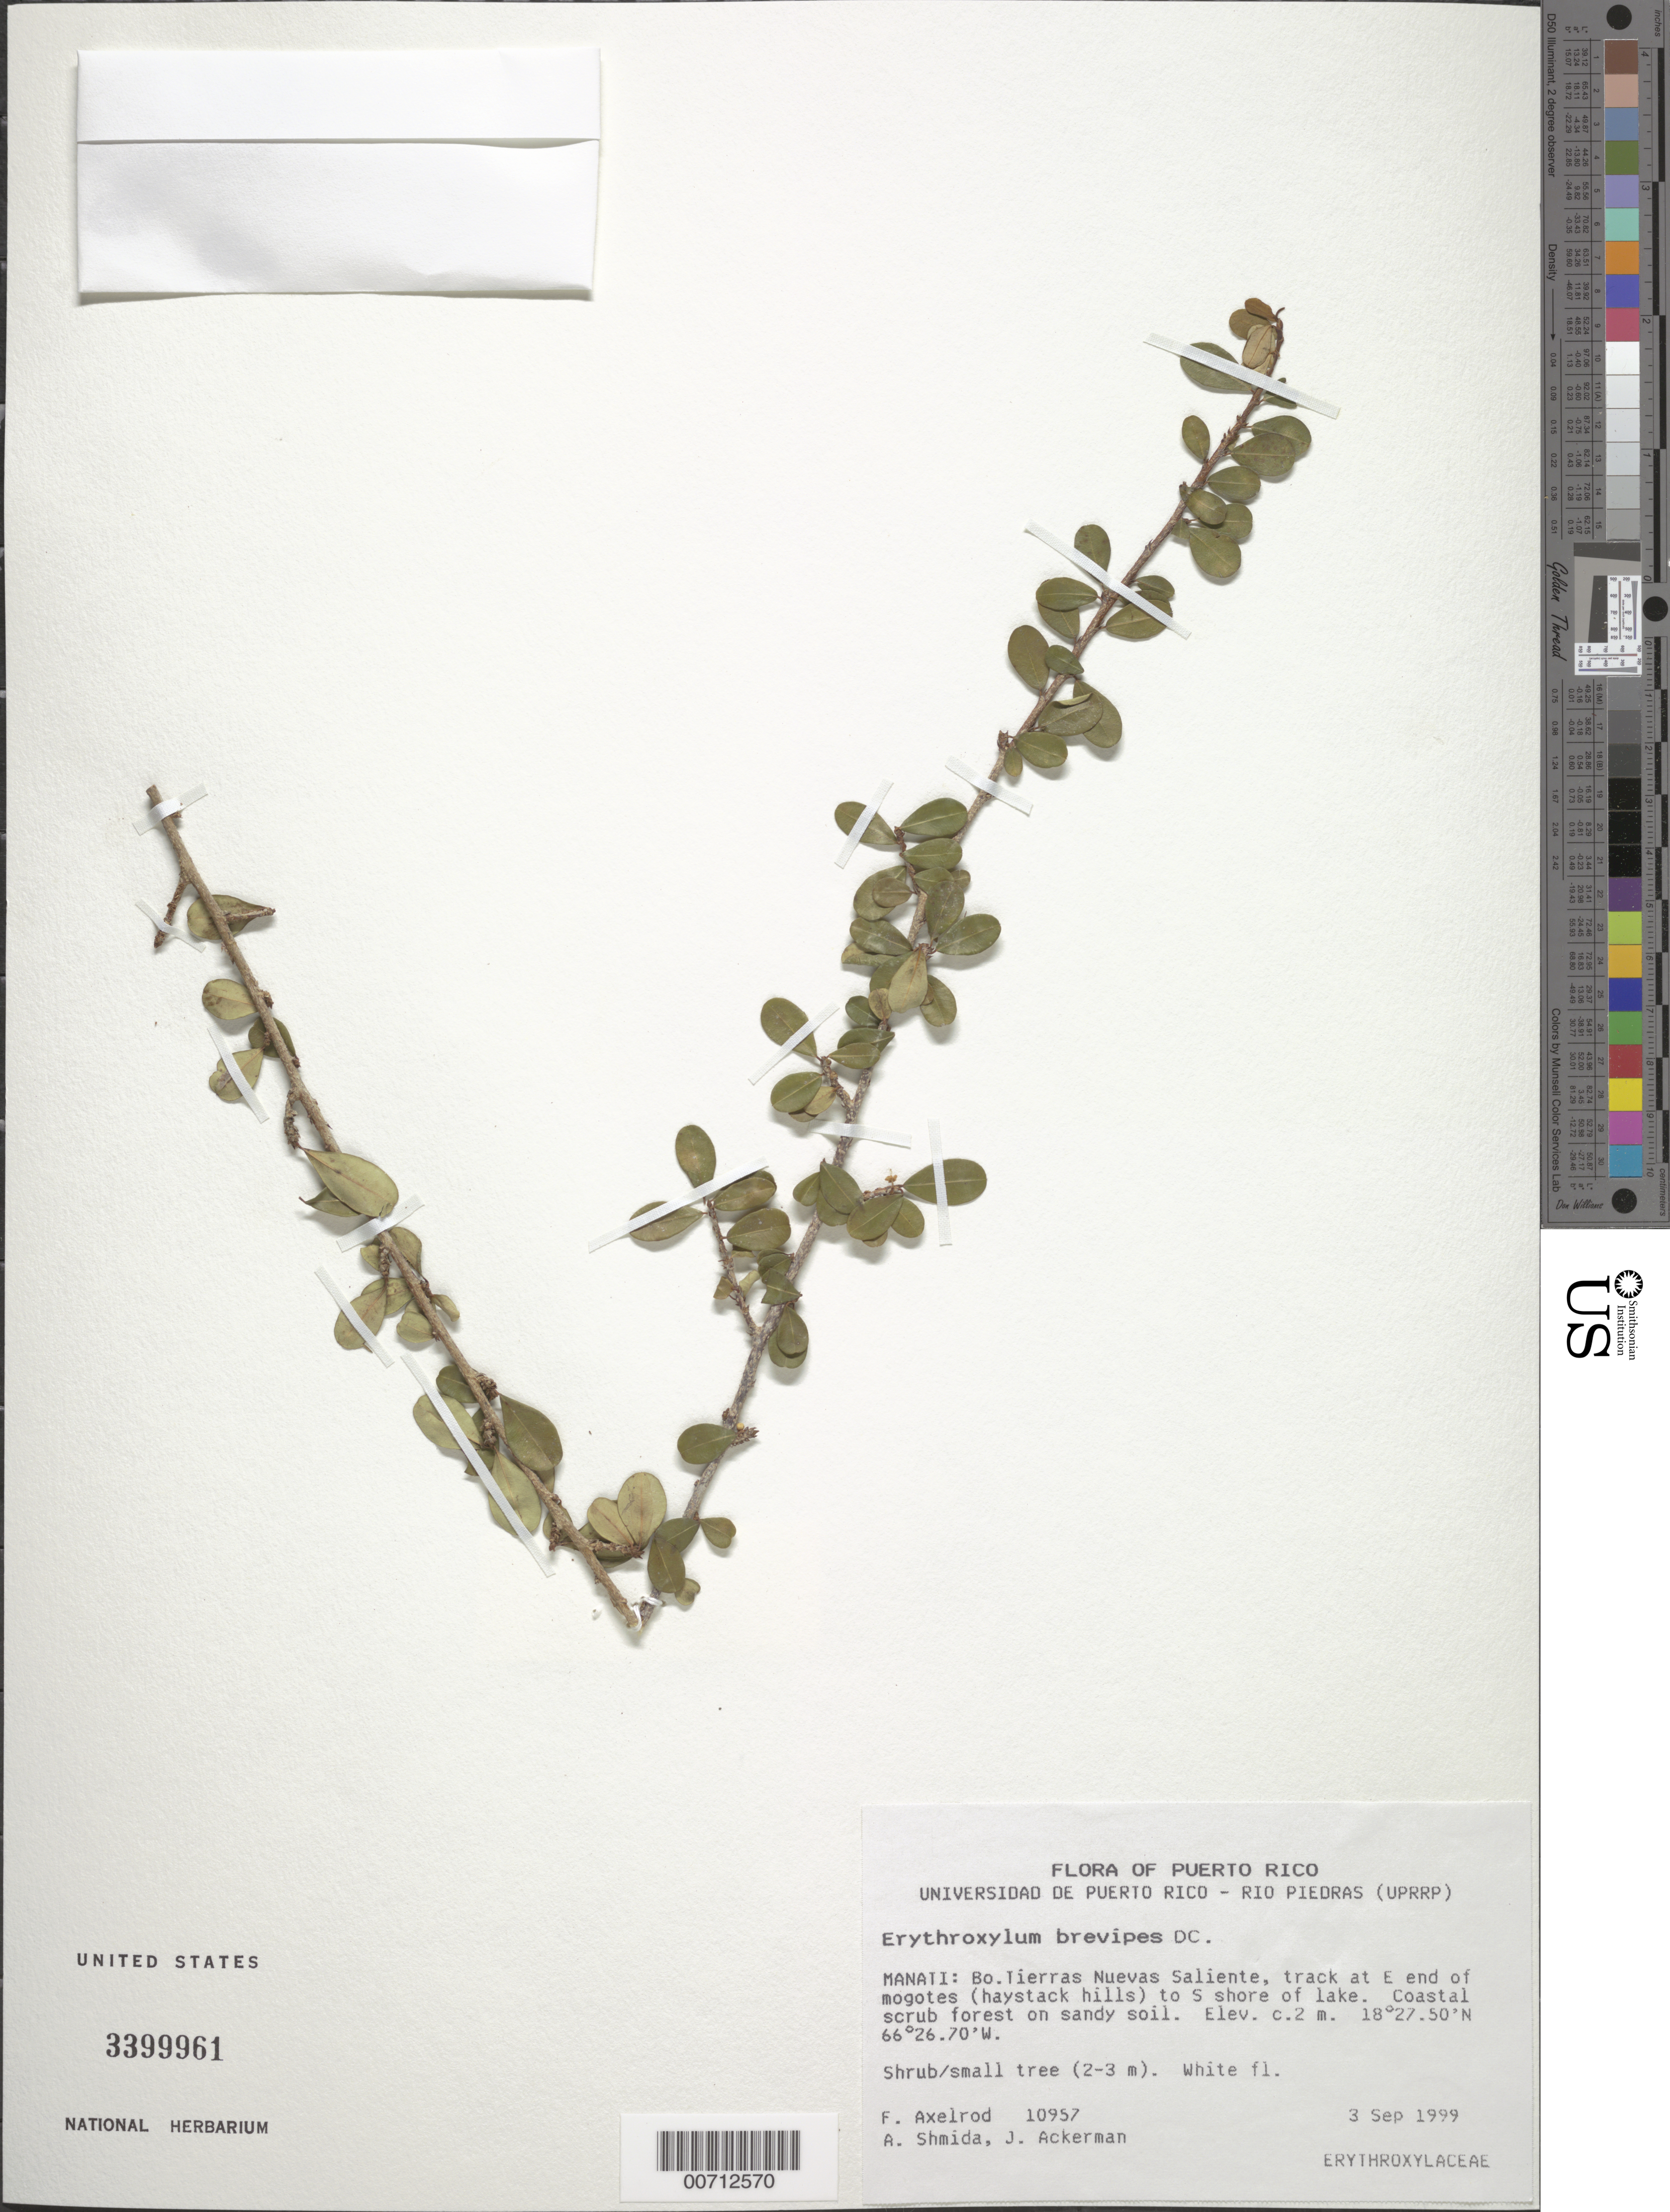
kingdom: Plantae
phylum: Tracheophyta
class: Magnoliopsida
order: Malpighiales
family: Erythroxylaceae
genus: Erythroxylum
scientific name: Erythroxylum brevipes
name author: DC.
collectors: F. S. Axelrod, A. Shmida & J. D. Ackerman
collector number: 10957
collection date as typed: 03 Sep 1999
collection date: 1999-09-03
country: Puerto Rico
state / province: Manati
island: Greater Antilles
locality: Bo. Tierras Nuevas Saliente, track at E end of mogotes (haystack hills) to S shore of lake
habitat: Coastal scrub forest on sandy soil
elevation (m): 2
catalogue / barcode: US 3399961